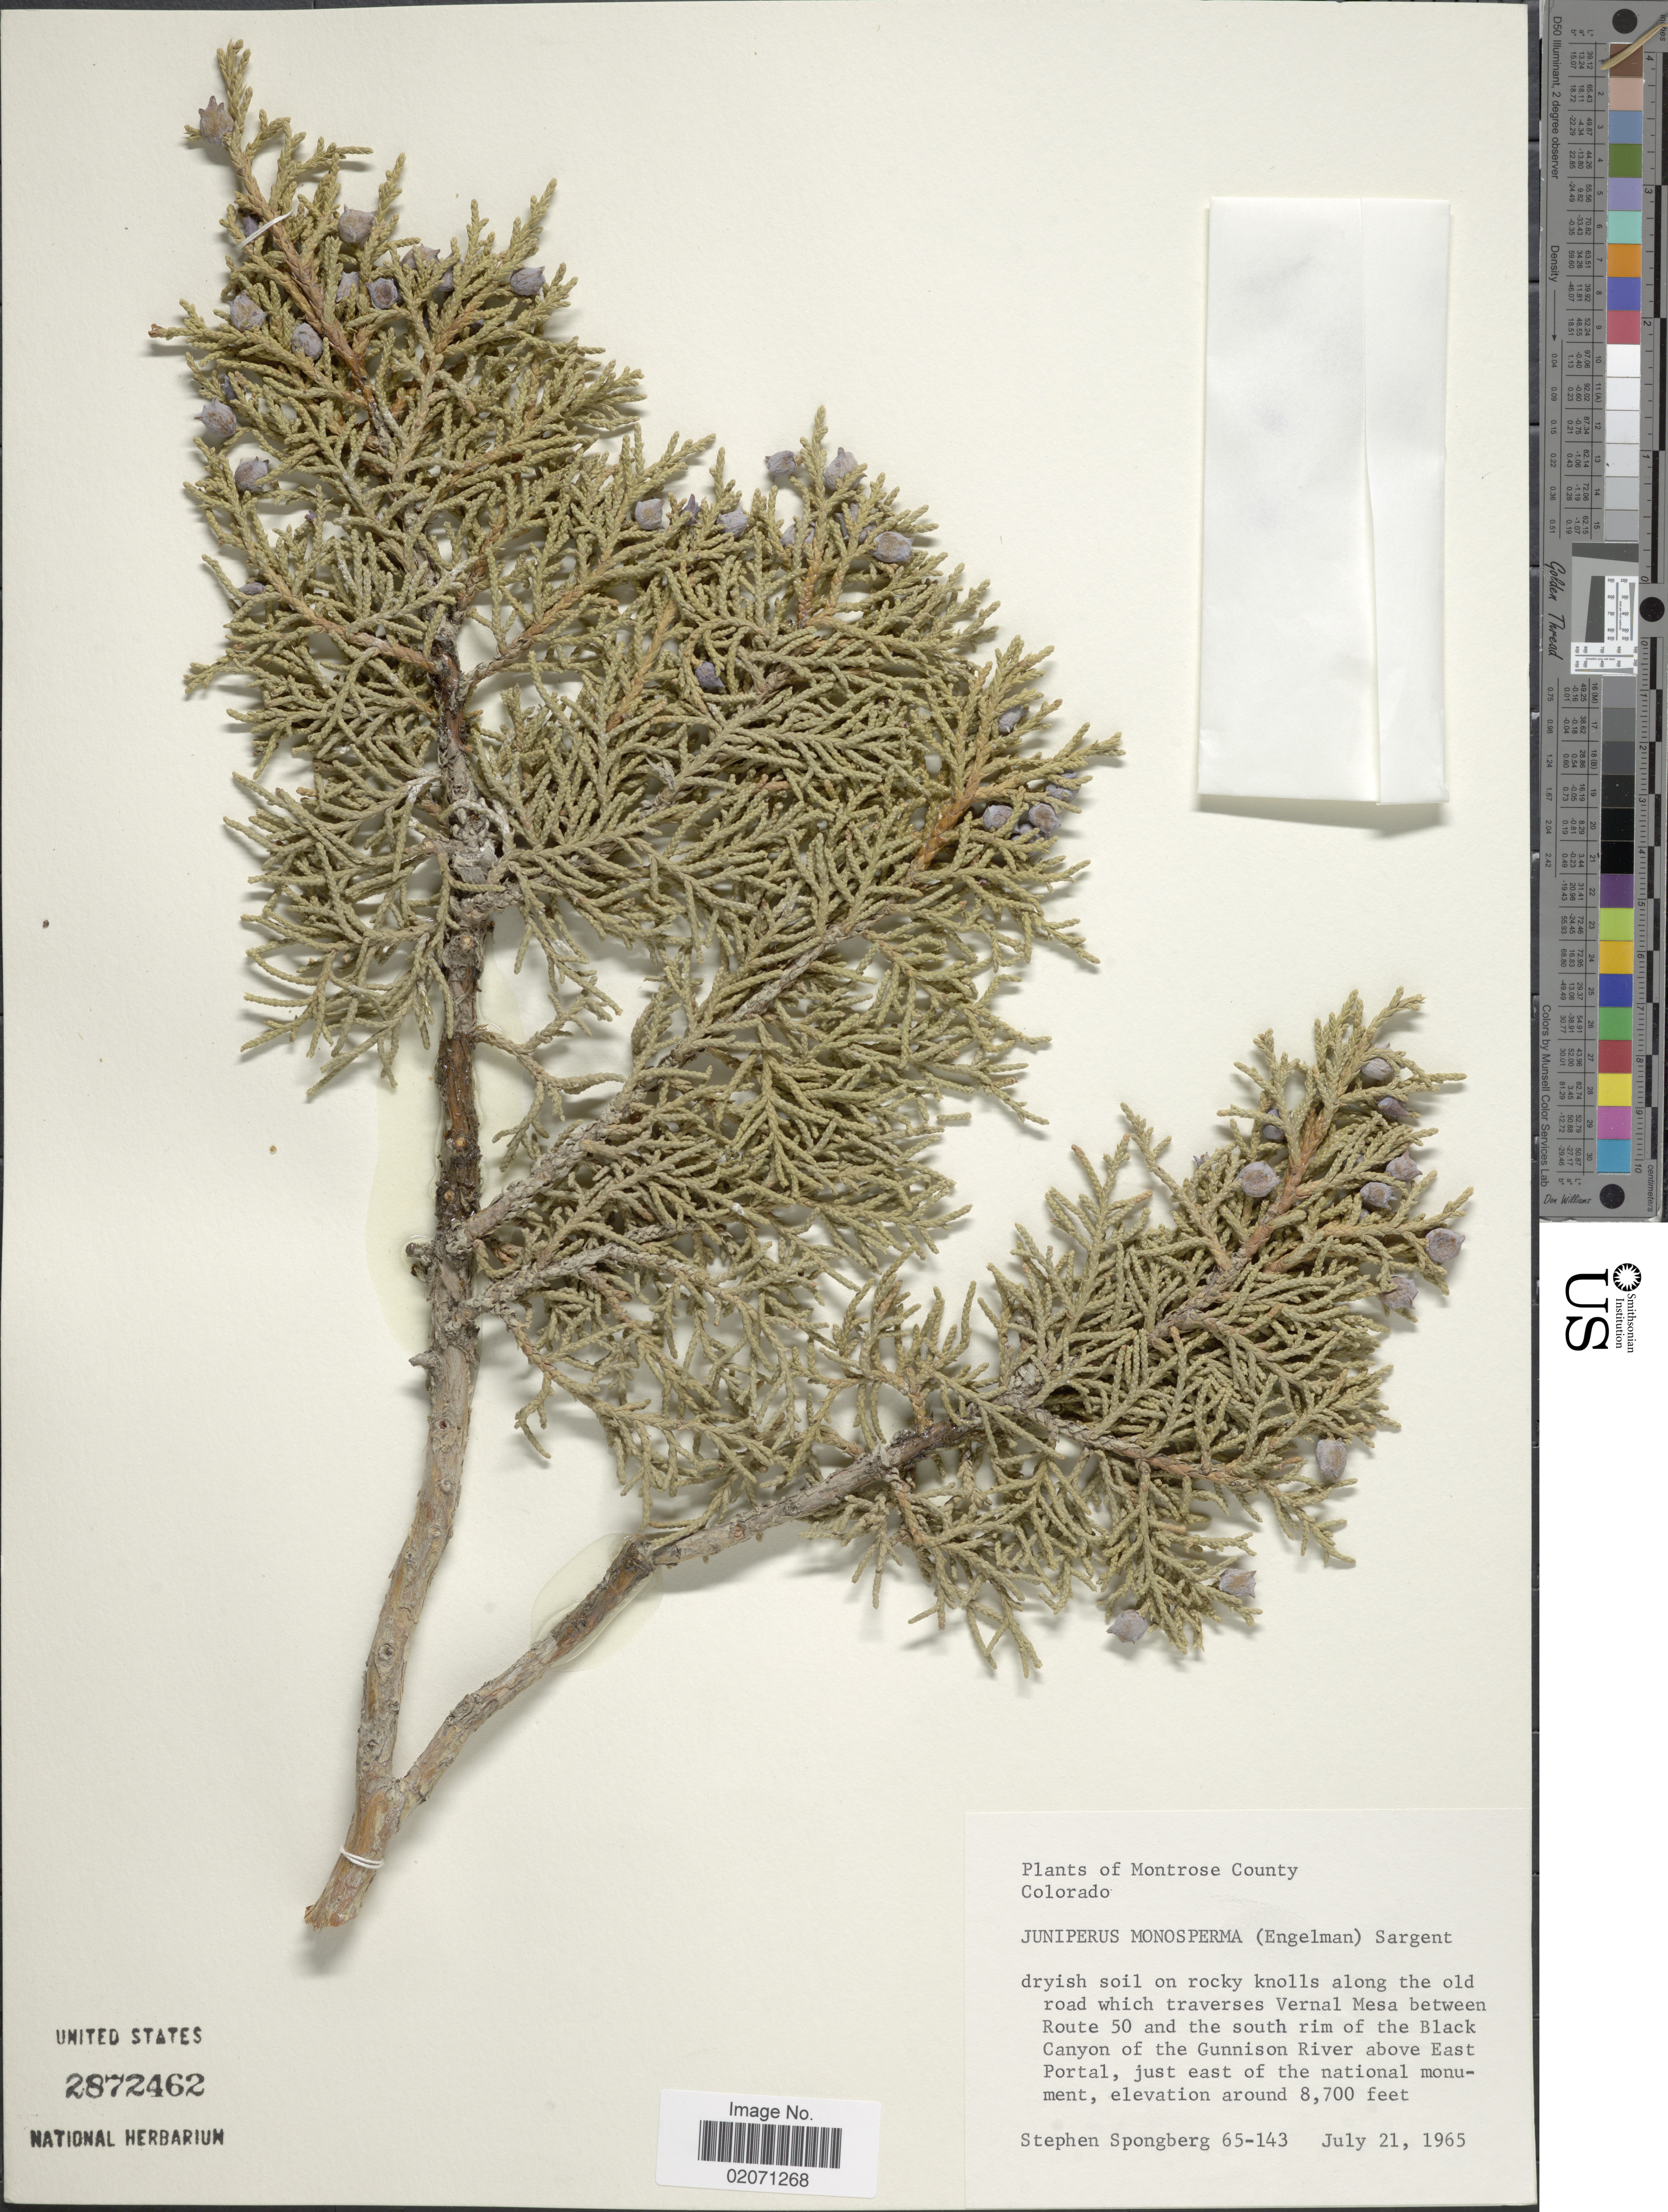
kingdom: Plantae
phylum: Tracheophyta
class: Pinopsida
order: Pinales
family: Cupressaceae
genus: Juniperus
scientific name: Juniperus monosperma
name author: (Engelm.) Sarg.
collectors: S. A.Spongberg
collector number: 65-143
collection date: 1965-07-21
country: United States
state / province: Colorado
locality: Montrose County, along the old road which traverses Vernal Mesa between Route 50 and the south rim of the Black Canyon of the Gunnison River above East Portal, just east of the National monument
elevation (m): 2652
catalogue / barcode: US 2872462